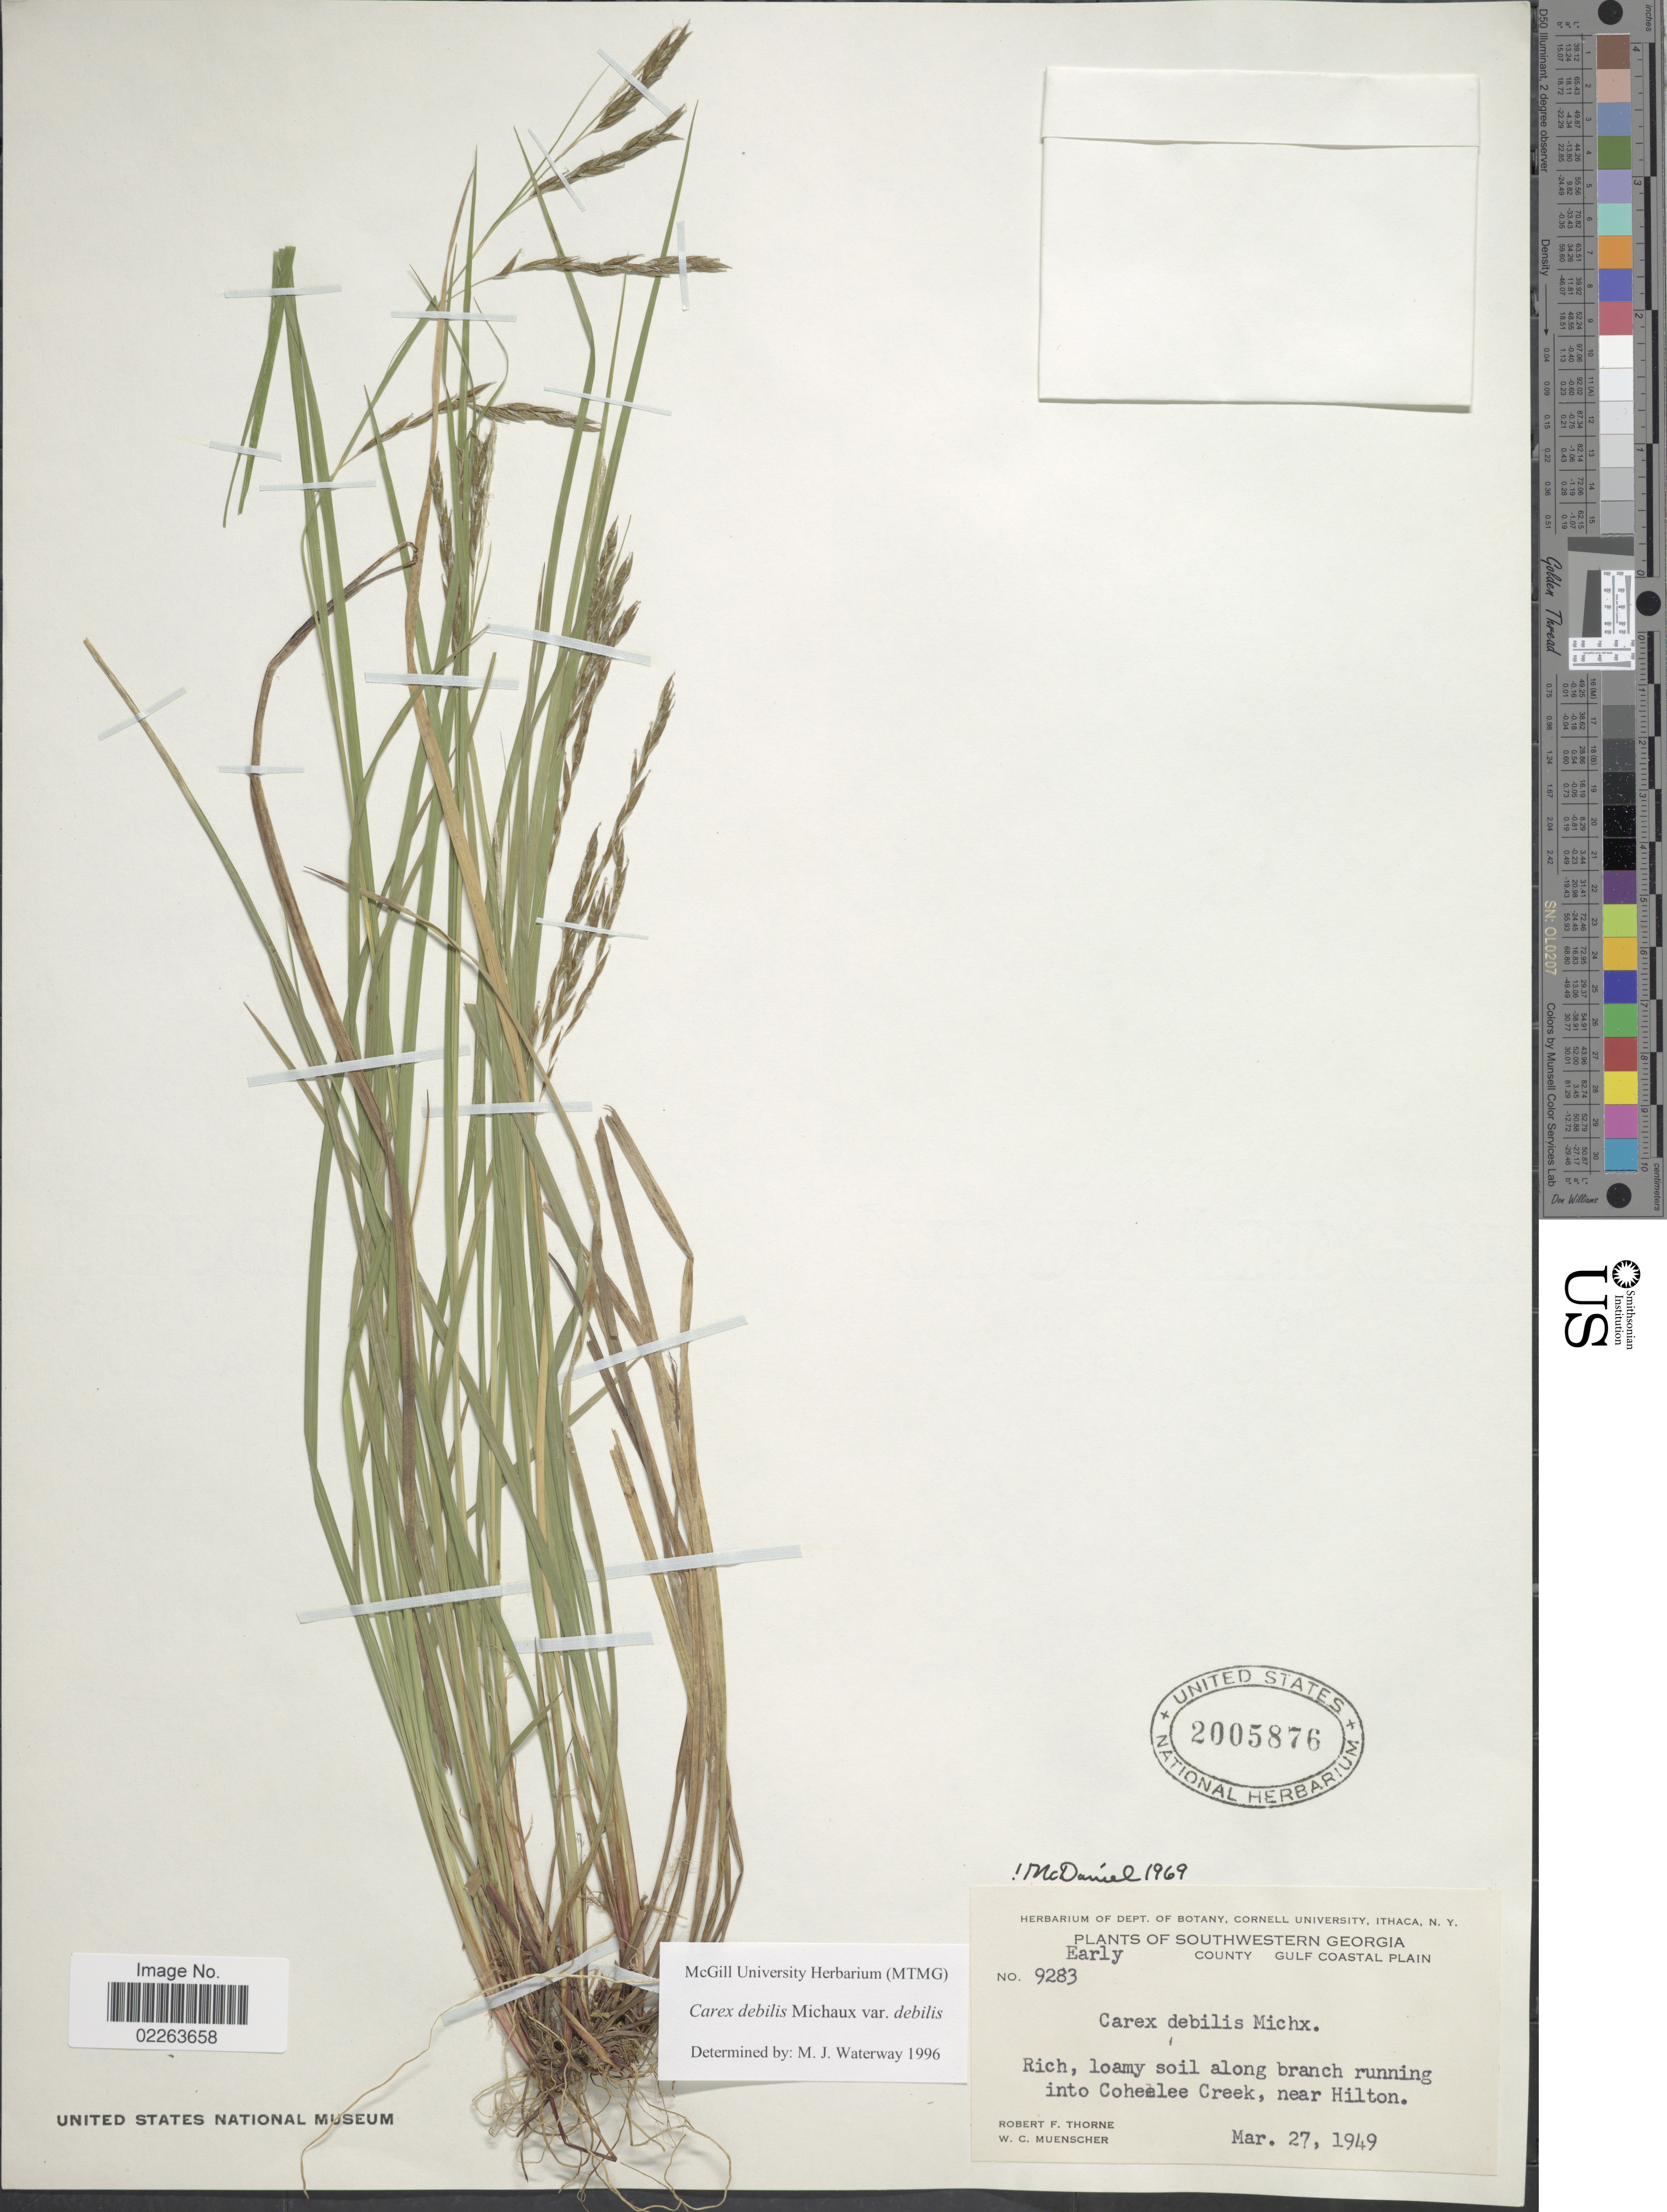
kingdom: Plantae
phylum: Tracheophyta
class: Liliopsida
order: Poales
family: Cyperaceae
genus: Carex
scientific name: Carex debilis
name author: Michx.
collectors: R. F. Thorne & W. Muenscher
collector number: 9283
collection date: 1949-03-27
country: United States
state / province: Georgia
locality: Southwestern Georgia. Rich, loamy soil along branch running into Coheelee Creek, near Hilton. Early County, Gulf Coastal Plain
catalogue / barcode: US 2005876